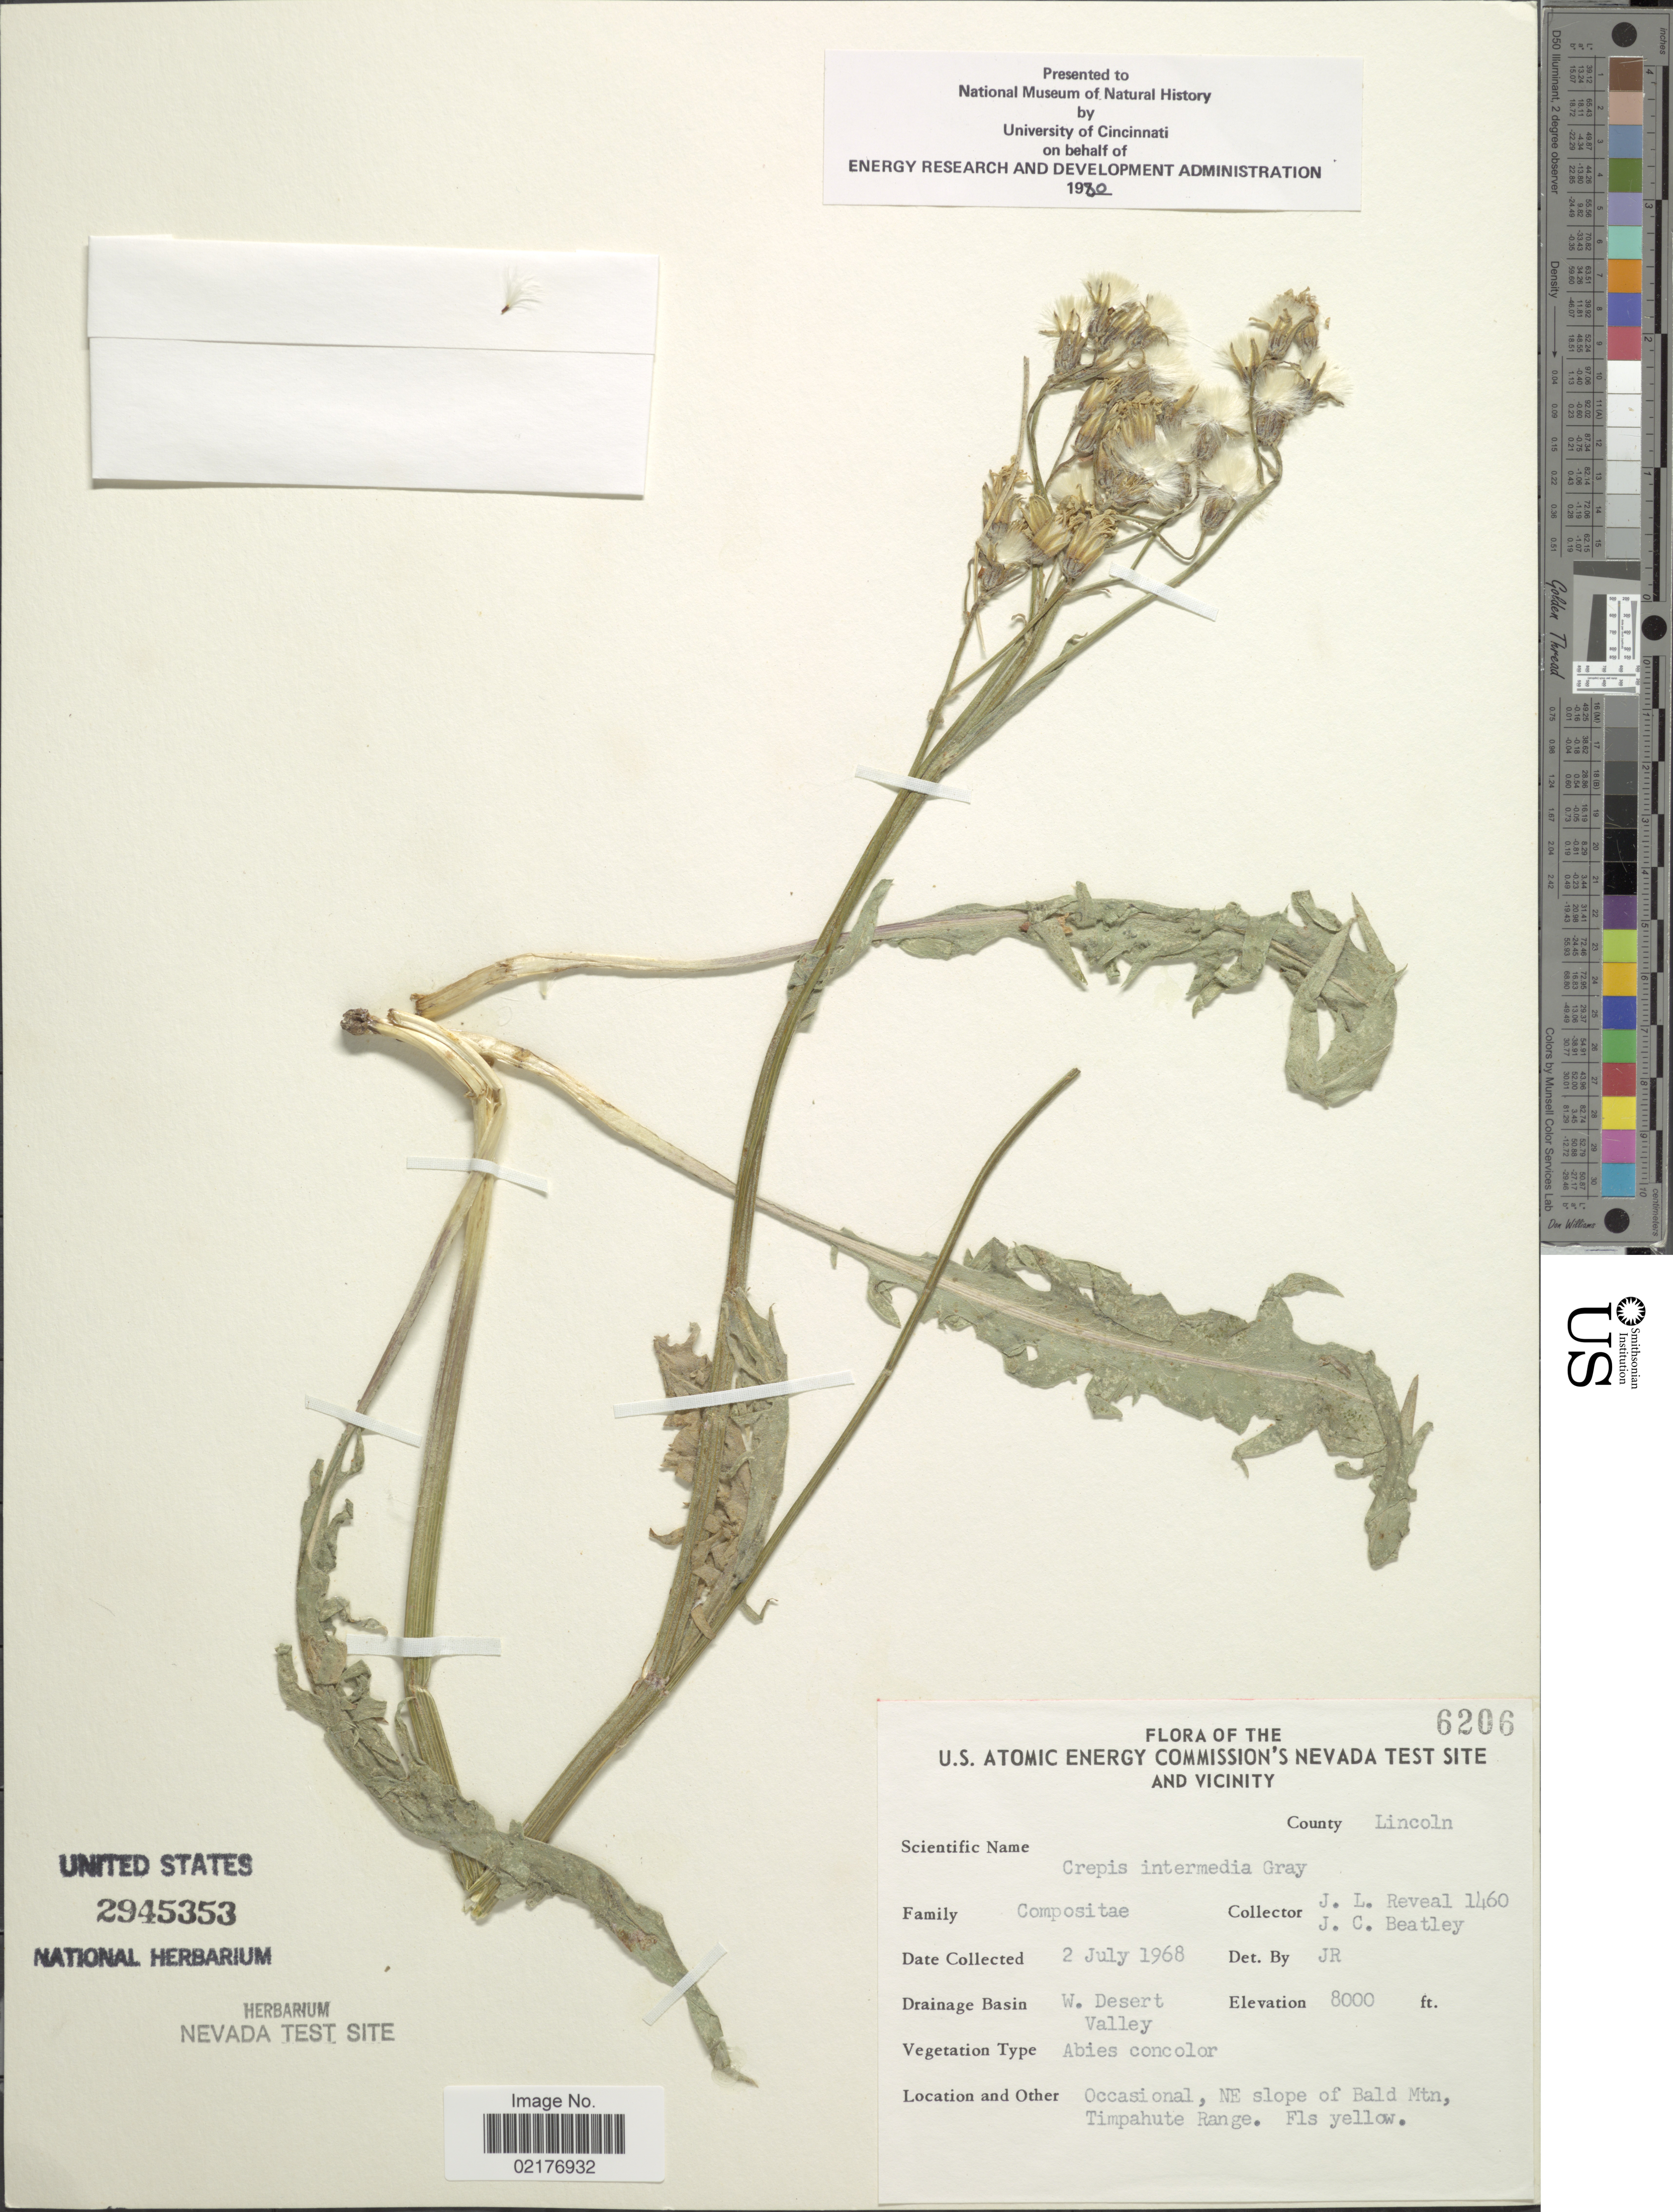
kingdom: Plantae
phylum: Tracheophyta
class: Magnoliopsida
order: Asterales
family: Asteraceae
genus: Crepis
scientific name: Crepis intermedia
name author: A. Gray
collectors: J. L. Reveal & J. C. Beatley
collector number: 1460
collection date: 1968-07-02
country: United States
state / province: Nevada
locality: U.S. Atomic Energy Commission's Nevada Test Site and Vicinity, County Lincoln, Drainage Basin W. Desert Valley, Occasional, NE slope of Bald Mtn, Timpahute Range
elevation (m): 2438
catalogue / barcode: US 2945353